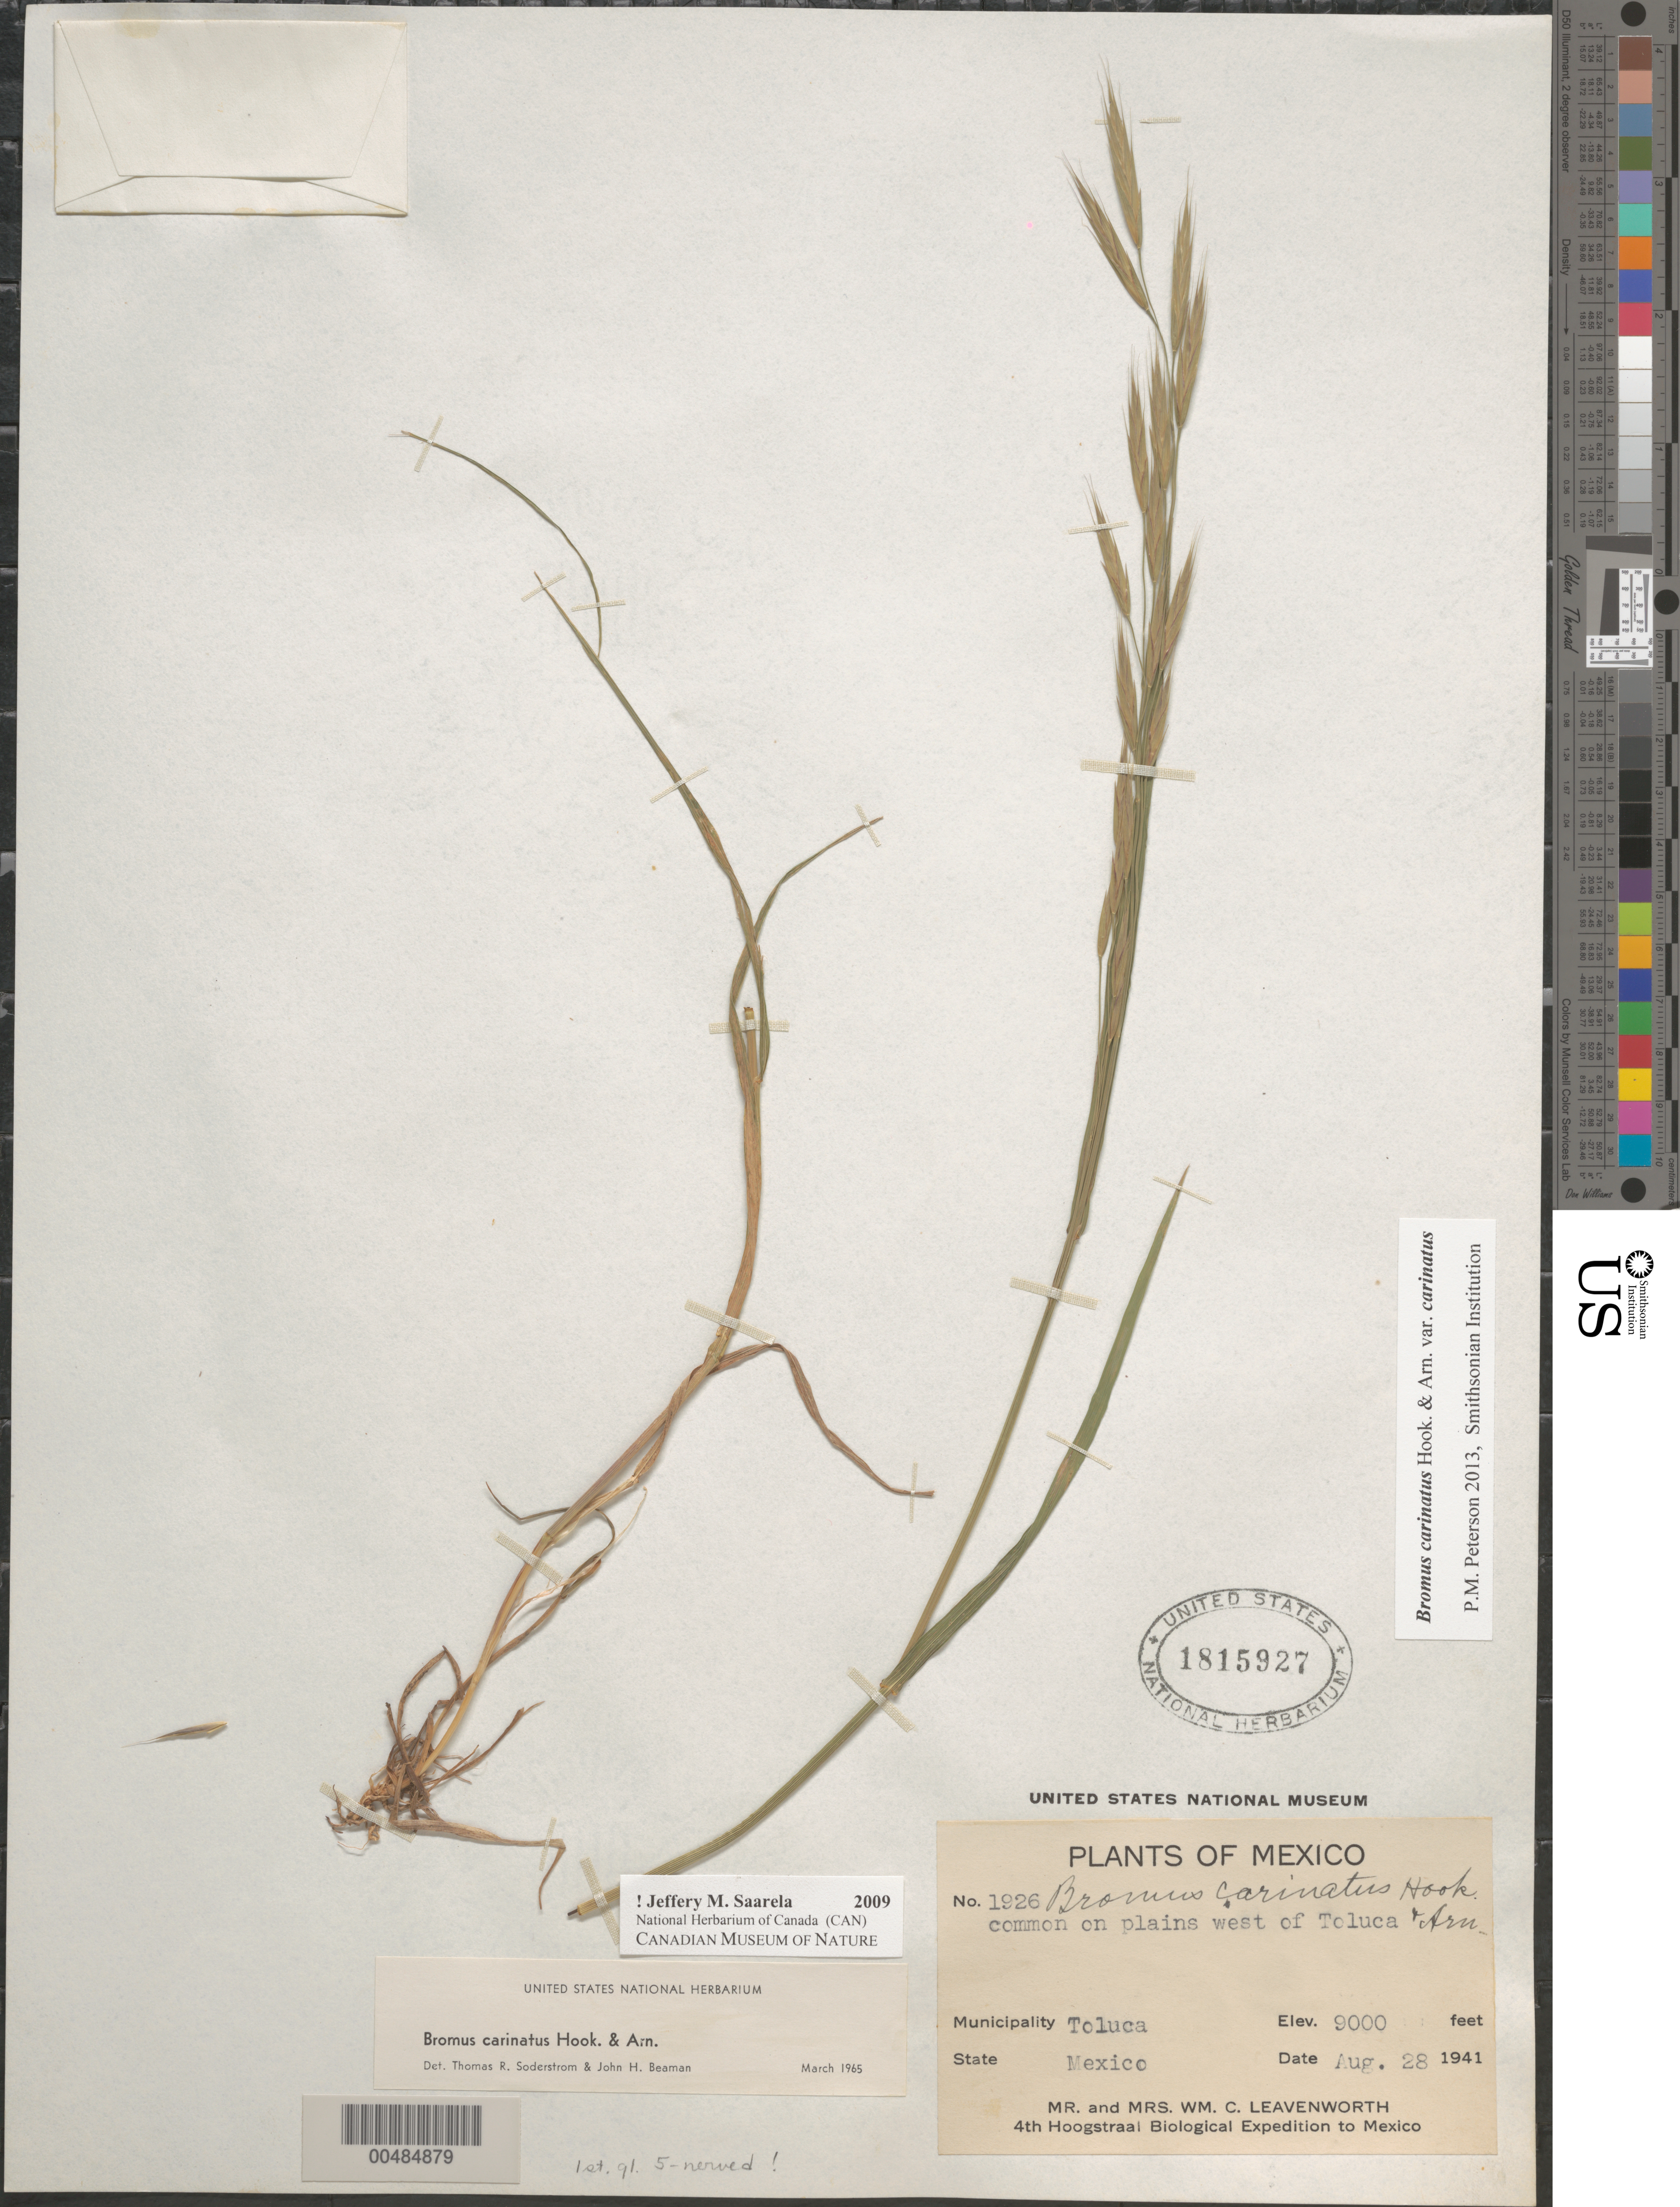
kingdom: Plantae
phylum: Tracheophyta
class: Liliopsida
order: Poales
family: Poaceae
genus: Bromus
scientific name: Bromus carinatus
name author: Hook. & Arn.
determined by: Soderstrom, T. R.; Beaman, J. H.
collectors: W. C. Leavenworth & Mrs. W. C. Leavenworth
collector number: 1926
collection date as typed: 28 Aug 1941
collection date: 1941-08-28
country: Mexico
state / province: México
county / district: Toluca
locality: Plains W of Toluca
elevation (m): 2743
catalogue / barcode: US 1815927